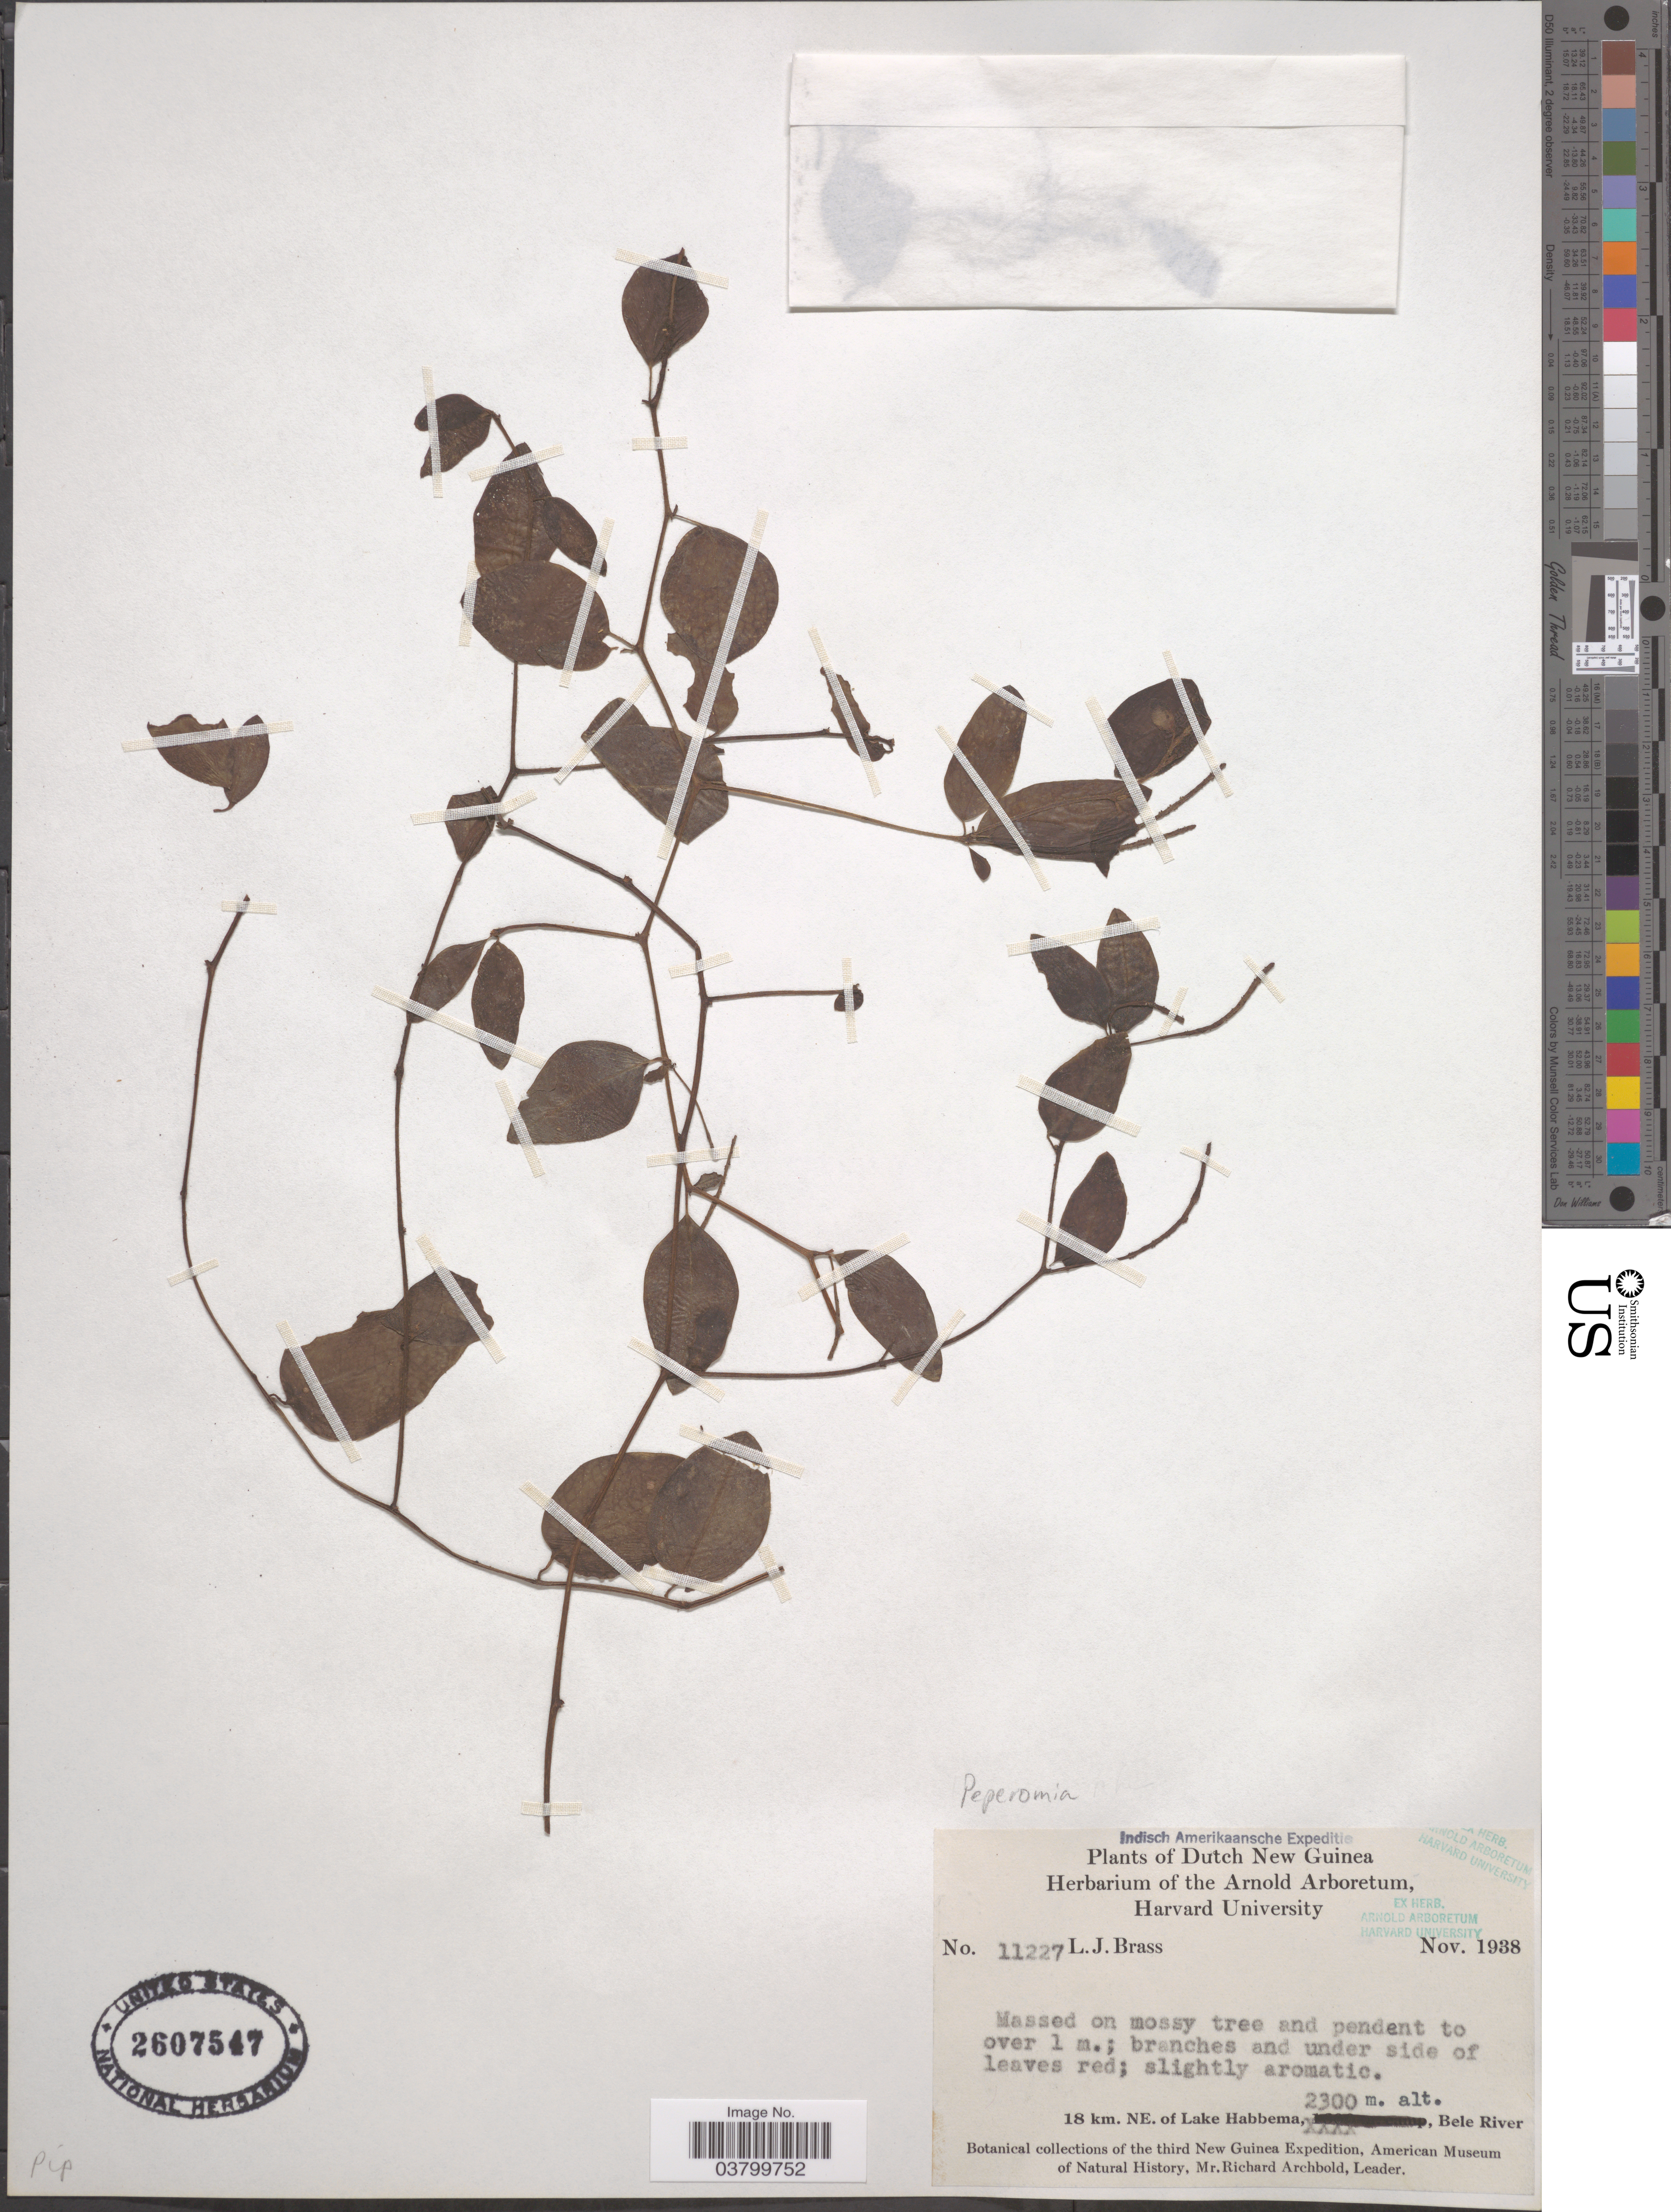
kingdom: Plantae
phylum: Tracheophyta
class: Magnoliopsida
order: Piperales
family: Piperaceae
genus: Peperomia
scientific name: Peperomia sp.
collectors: L. J. Brass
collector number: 11227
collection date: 1938-11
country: Indonesia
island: New Guinea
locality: Dutch New Guinea. 18 km. NE. of Lake Habbema, Bele River.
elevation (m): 2300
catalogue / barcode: US 2607547